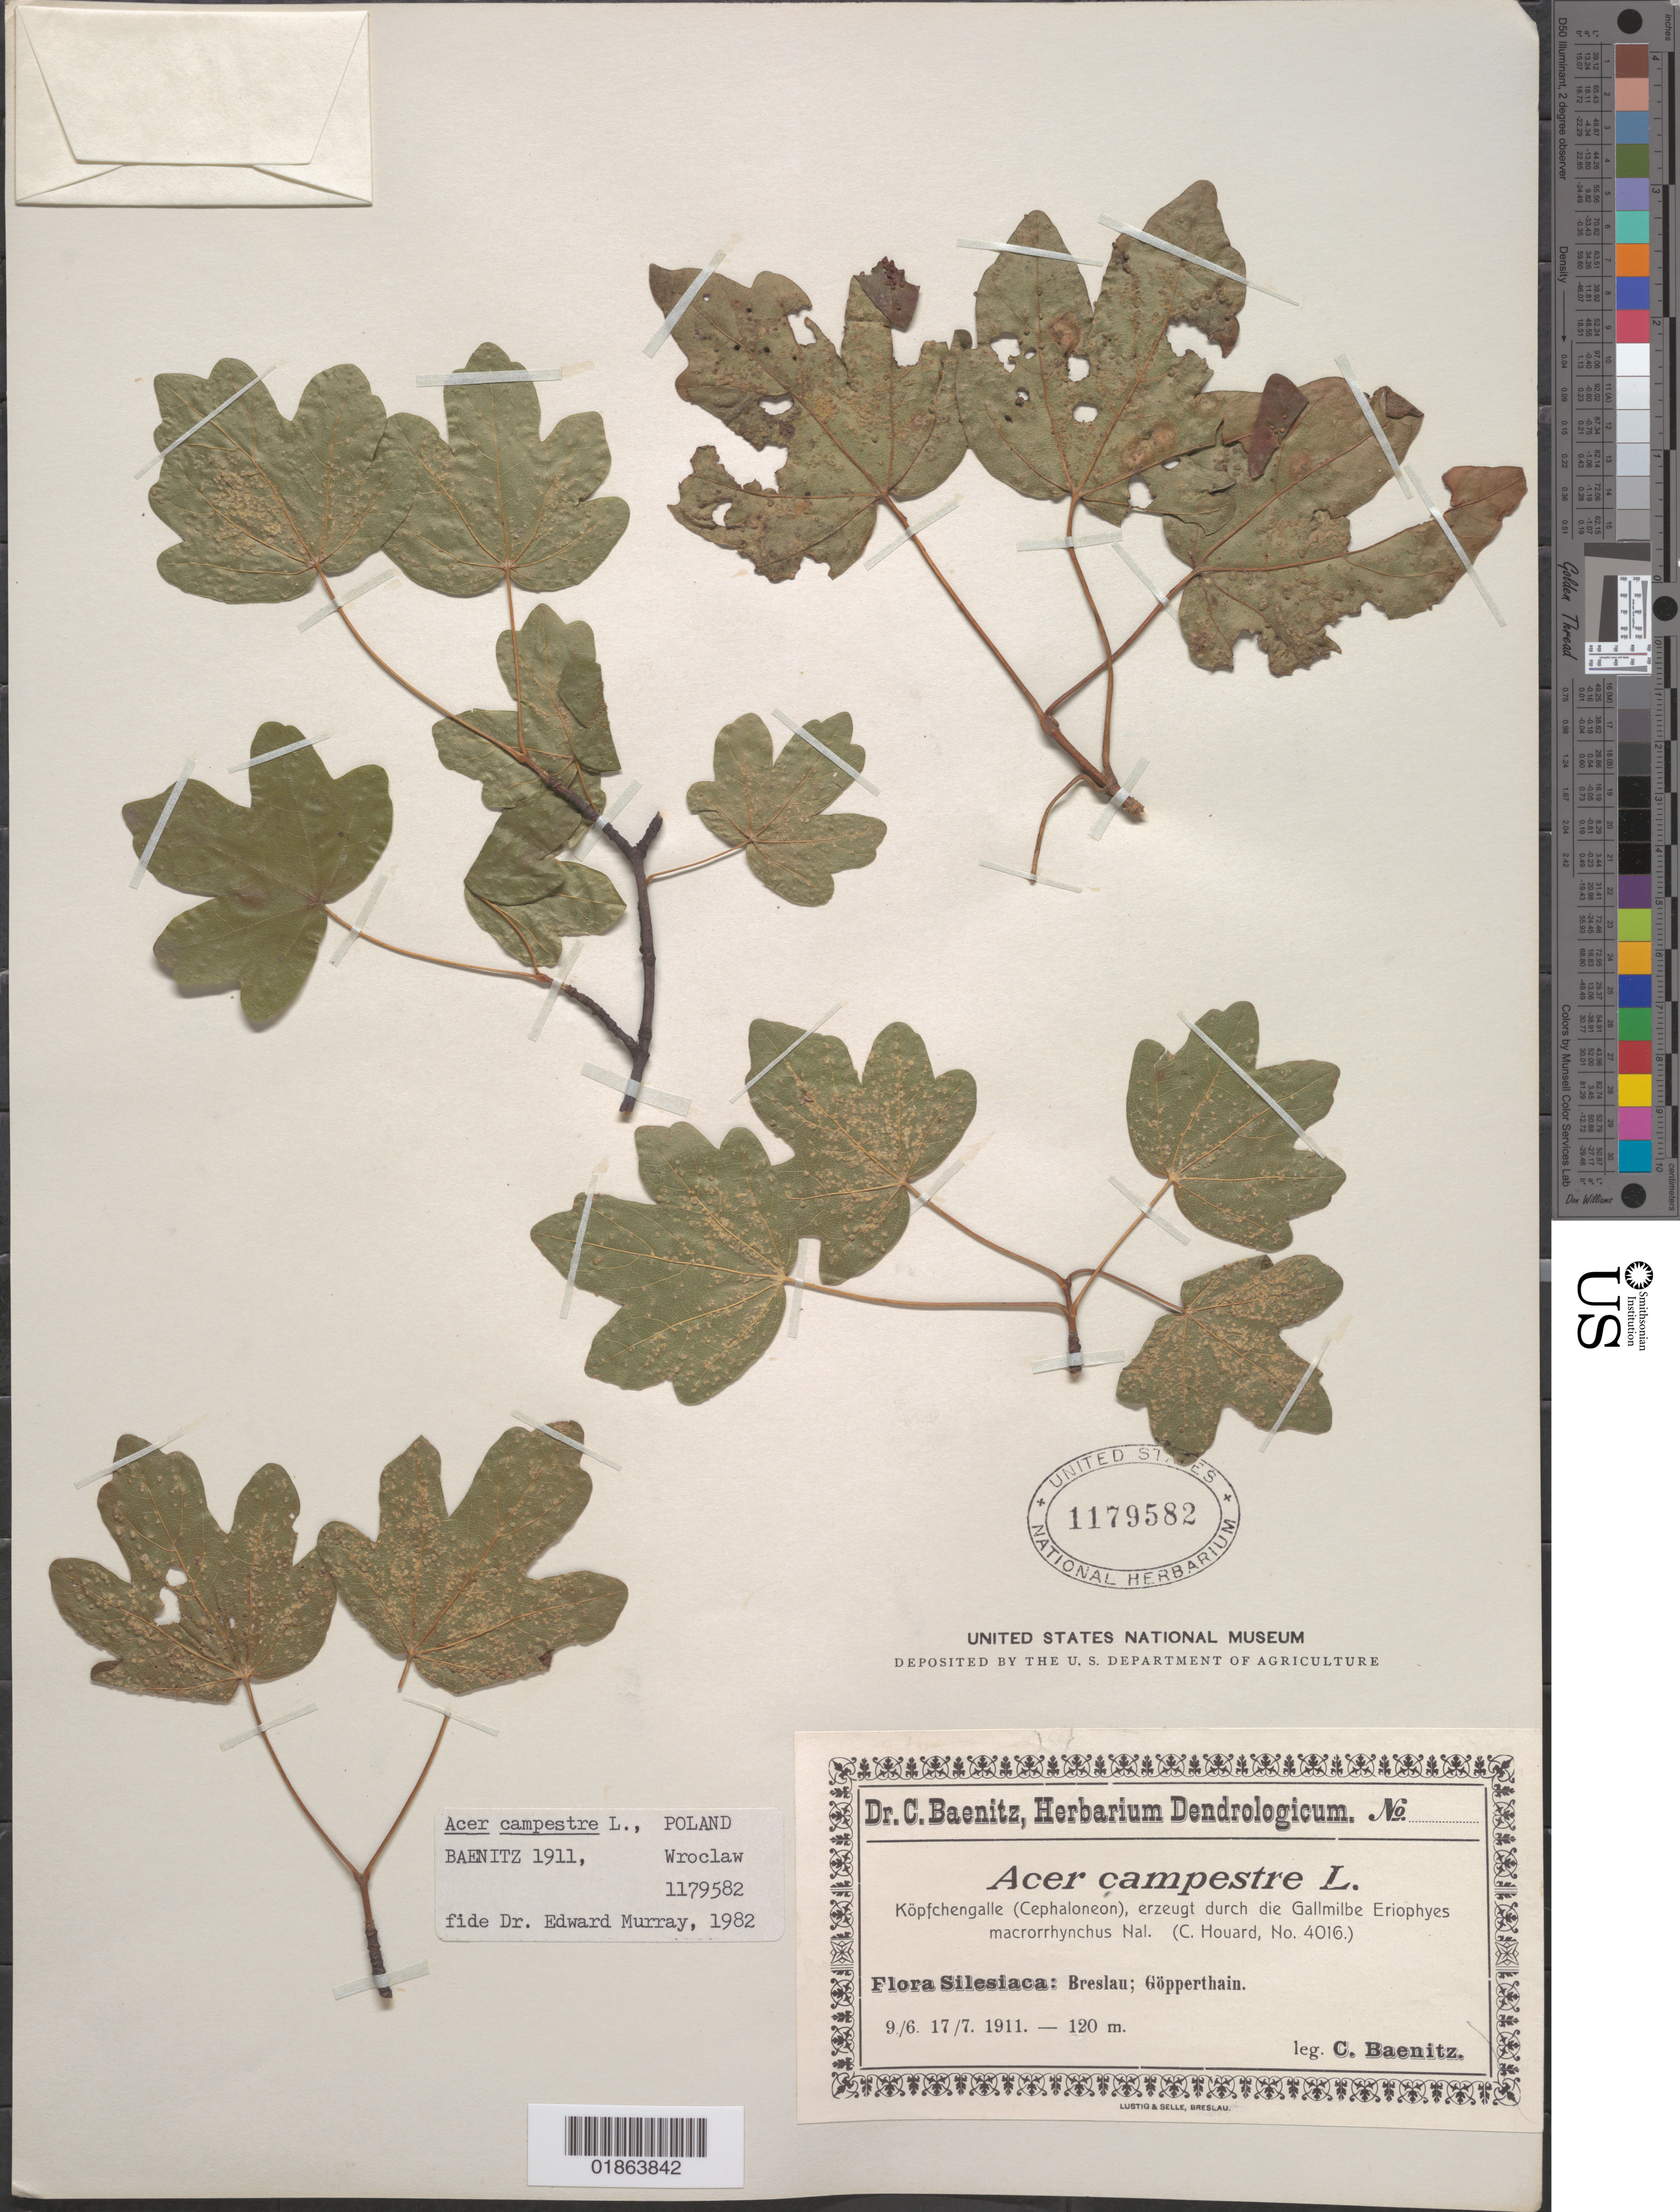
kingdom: Plantae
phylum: Tracheophyta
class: Magnoliopsida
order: Sapindales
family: Sapindaceae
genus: Acer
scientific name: Acer campestre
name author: L.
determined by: Murray, Edward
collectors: C. G. Baenitz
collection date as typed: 9/6. 17/7. 1911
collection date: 1911-06-09,1911-07-17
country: Poland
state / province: Dolnoslaskie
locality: Flora Silesiaca: Breslau; Göpperthain [Silesia: Wroclaw]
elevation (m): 120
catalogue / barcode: US 1179582